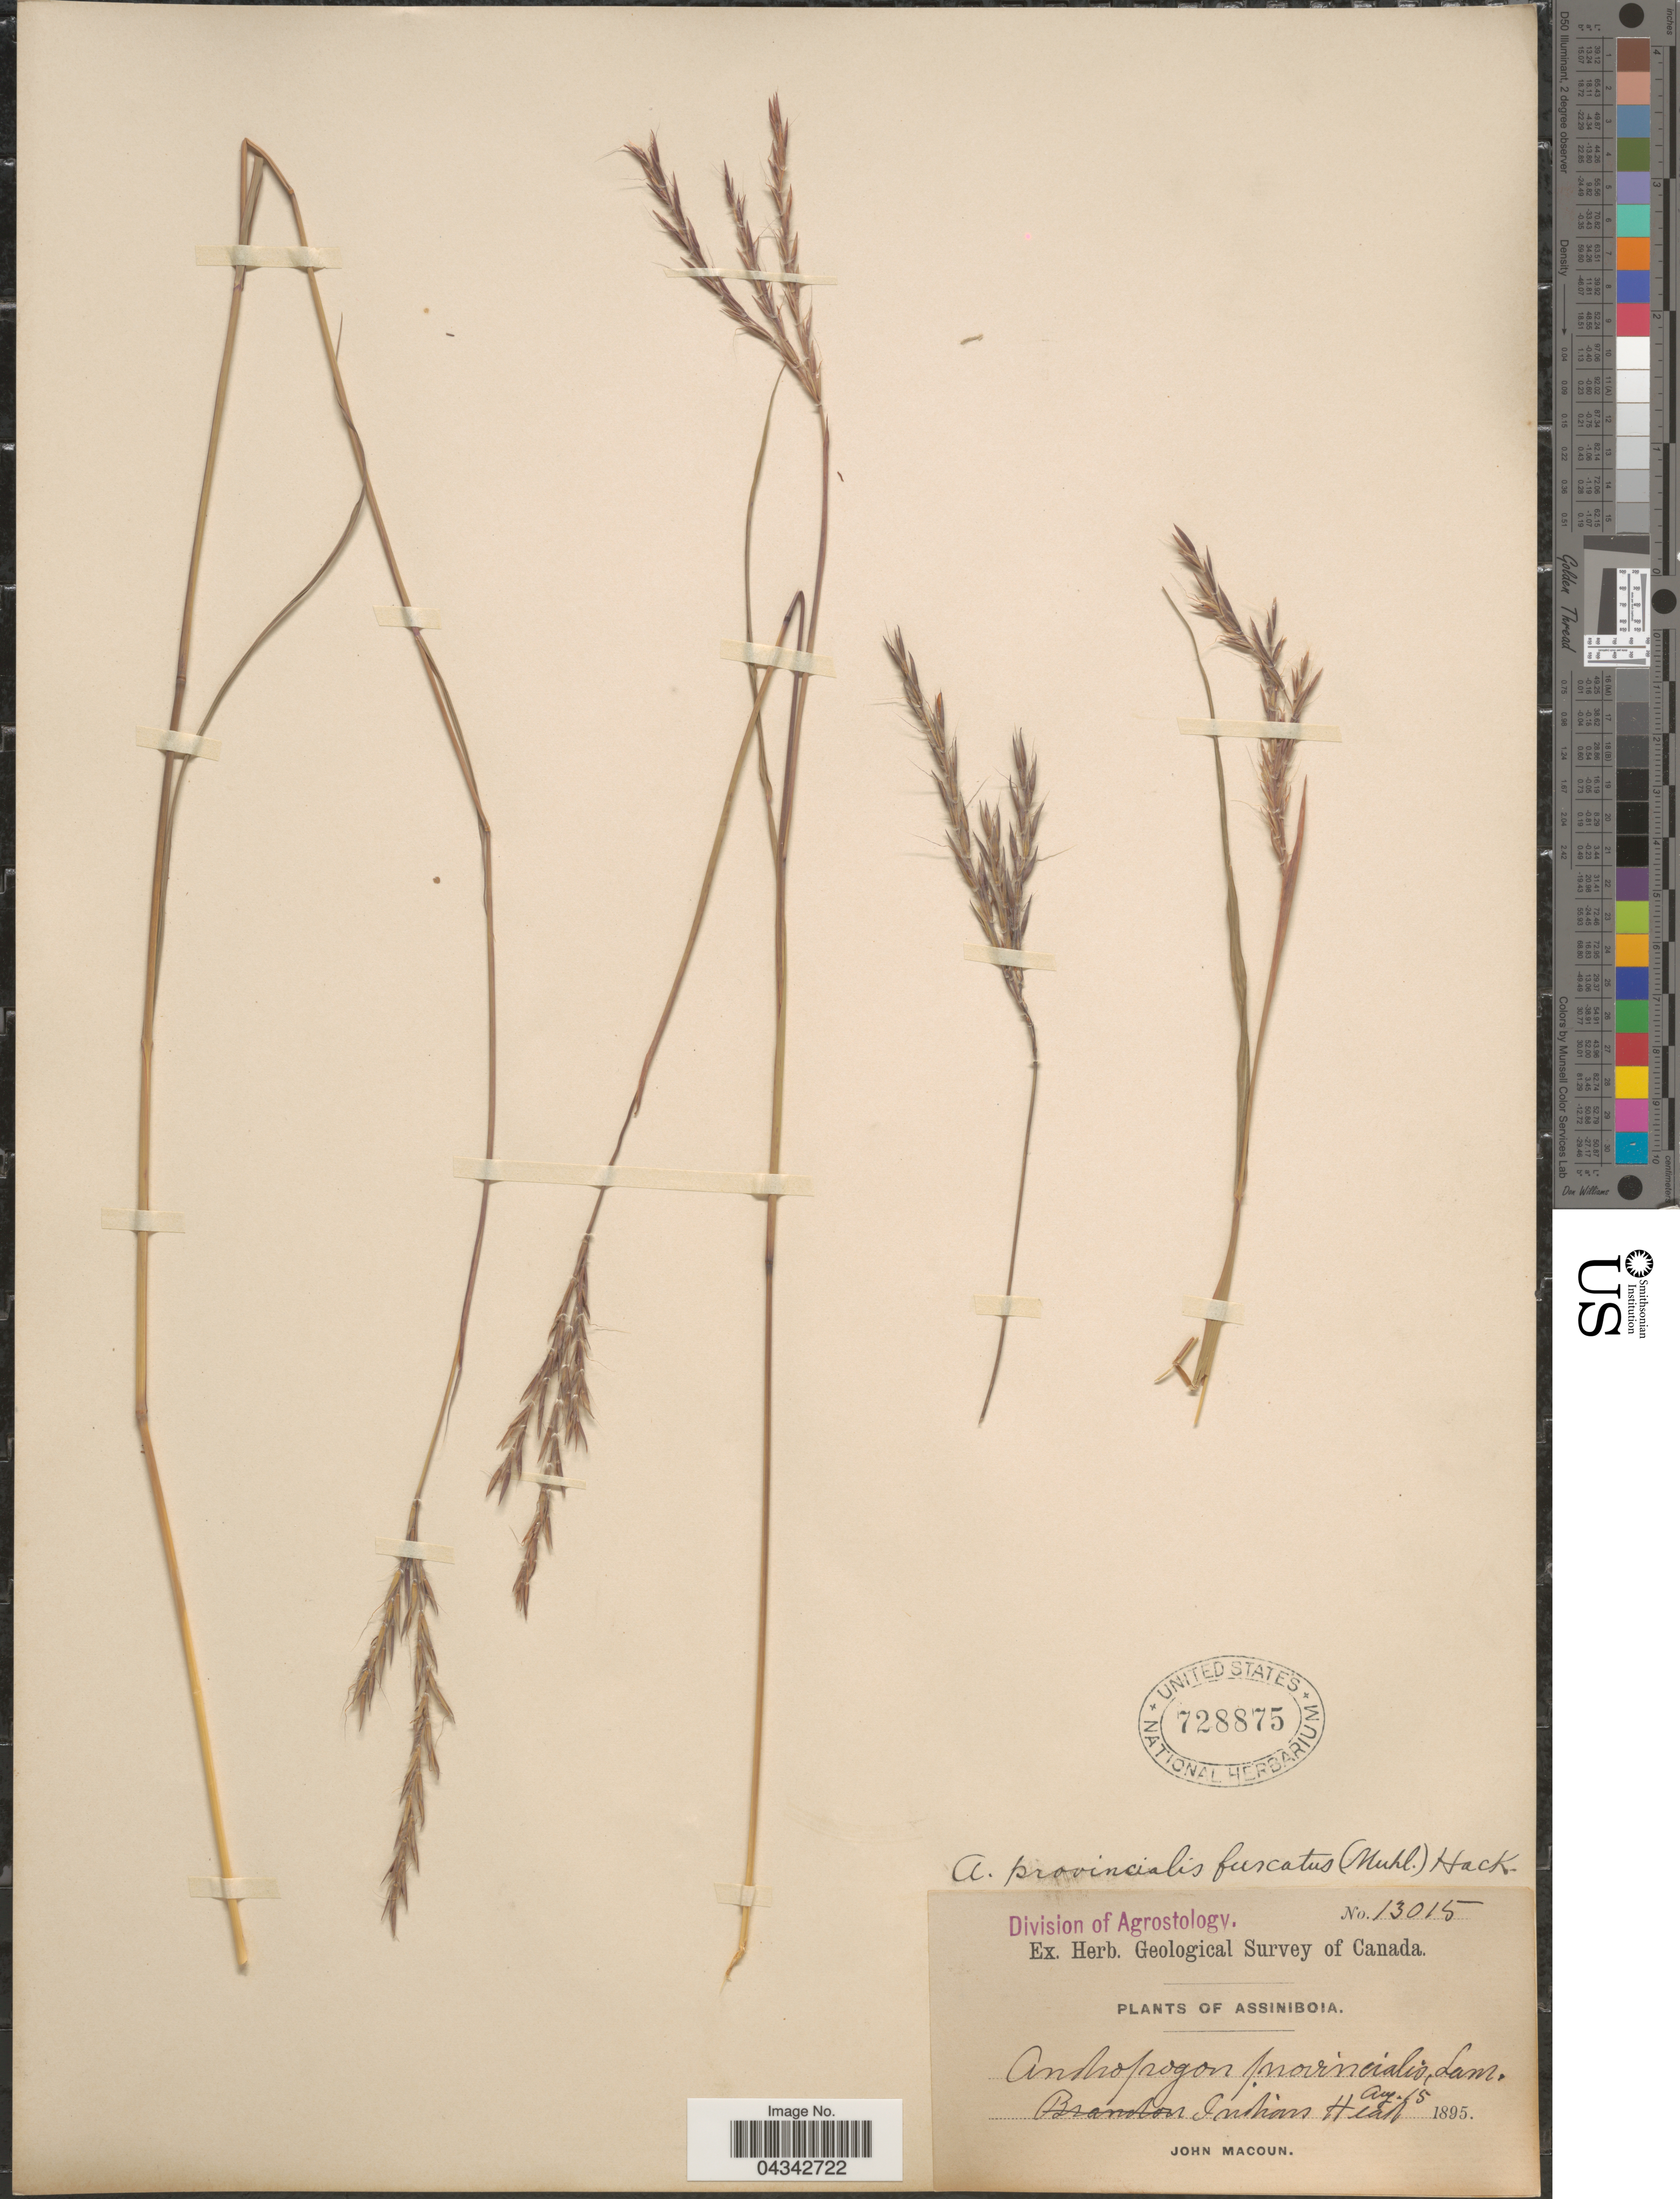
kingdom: Plantae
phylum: Tracheophyta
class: Liliopsida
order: Poales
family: Poaceae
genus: Andropogon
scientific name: Andropogon gerardii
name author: Vitman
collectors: J. Macoun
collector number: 13015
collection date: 1895-08-15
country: Canada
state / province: Saskatchewan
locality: Geological Survey of Canada. Assiniboia. Indian Head.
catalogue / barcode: US 728875